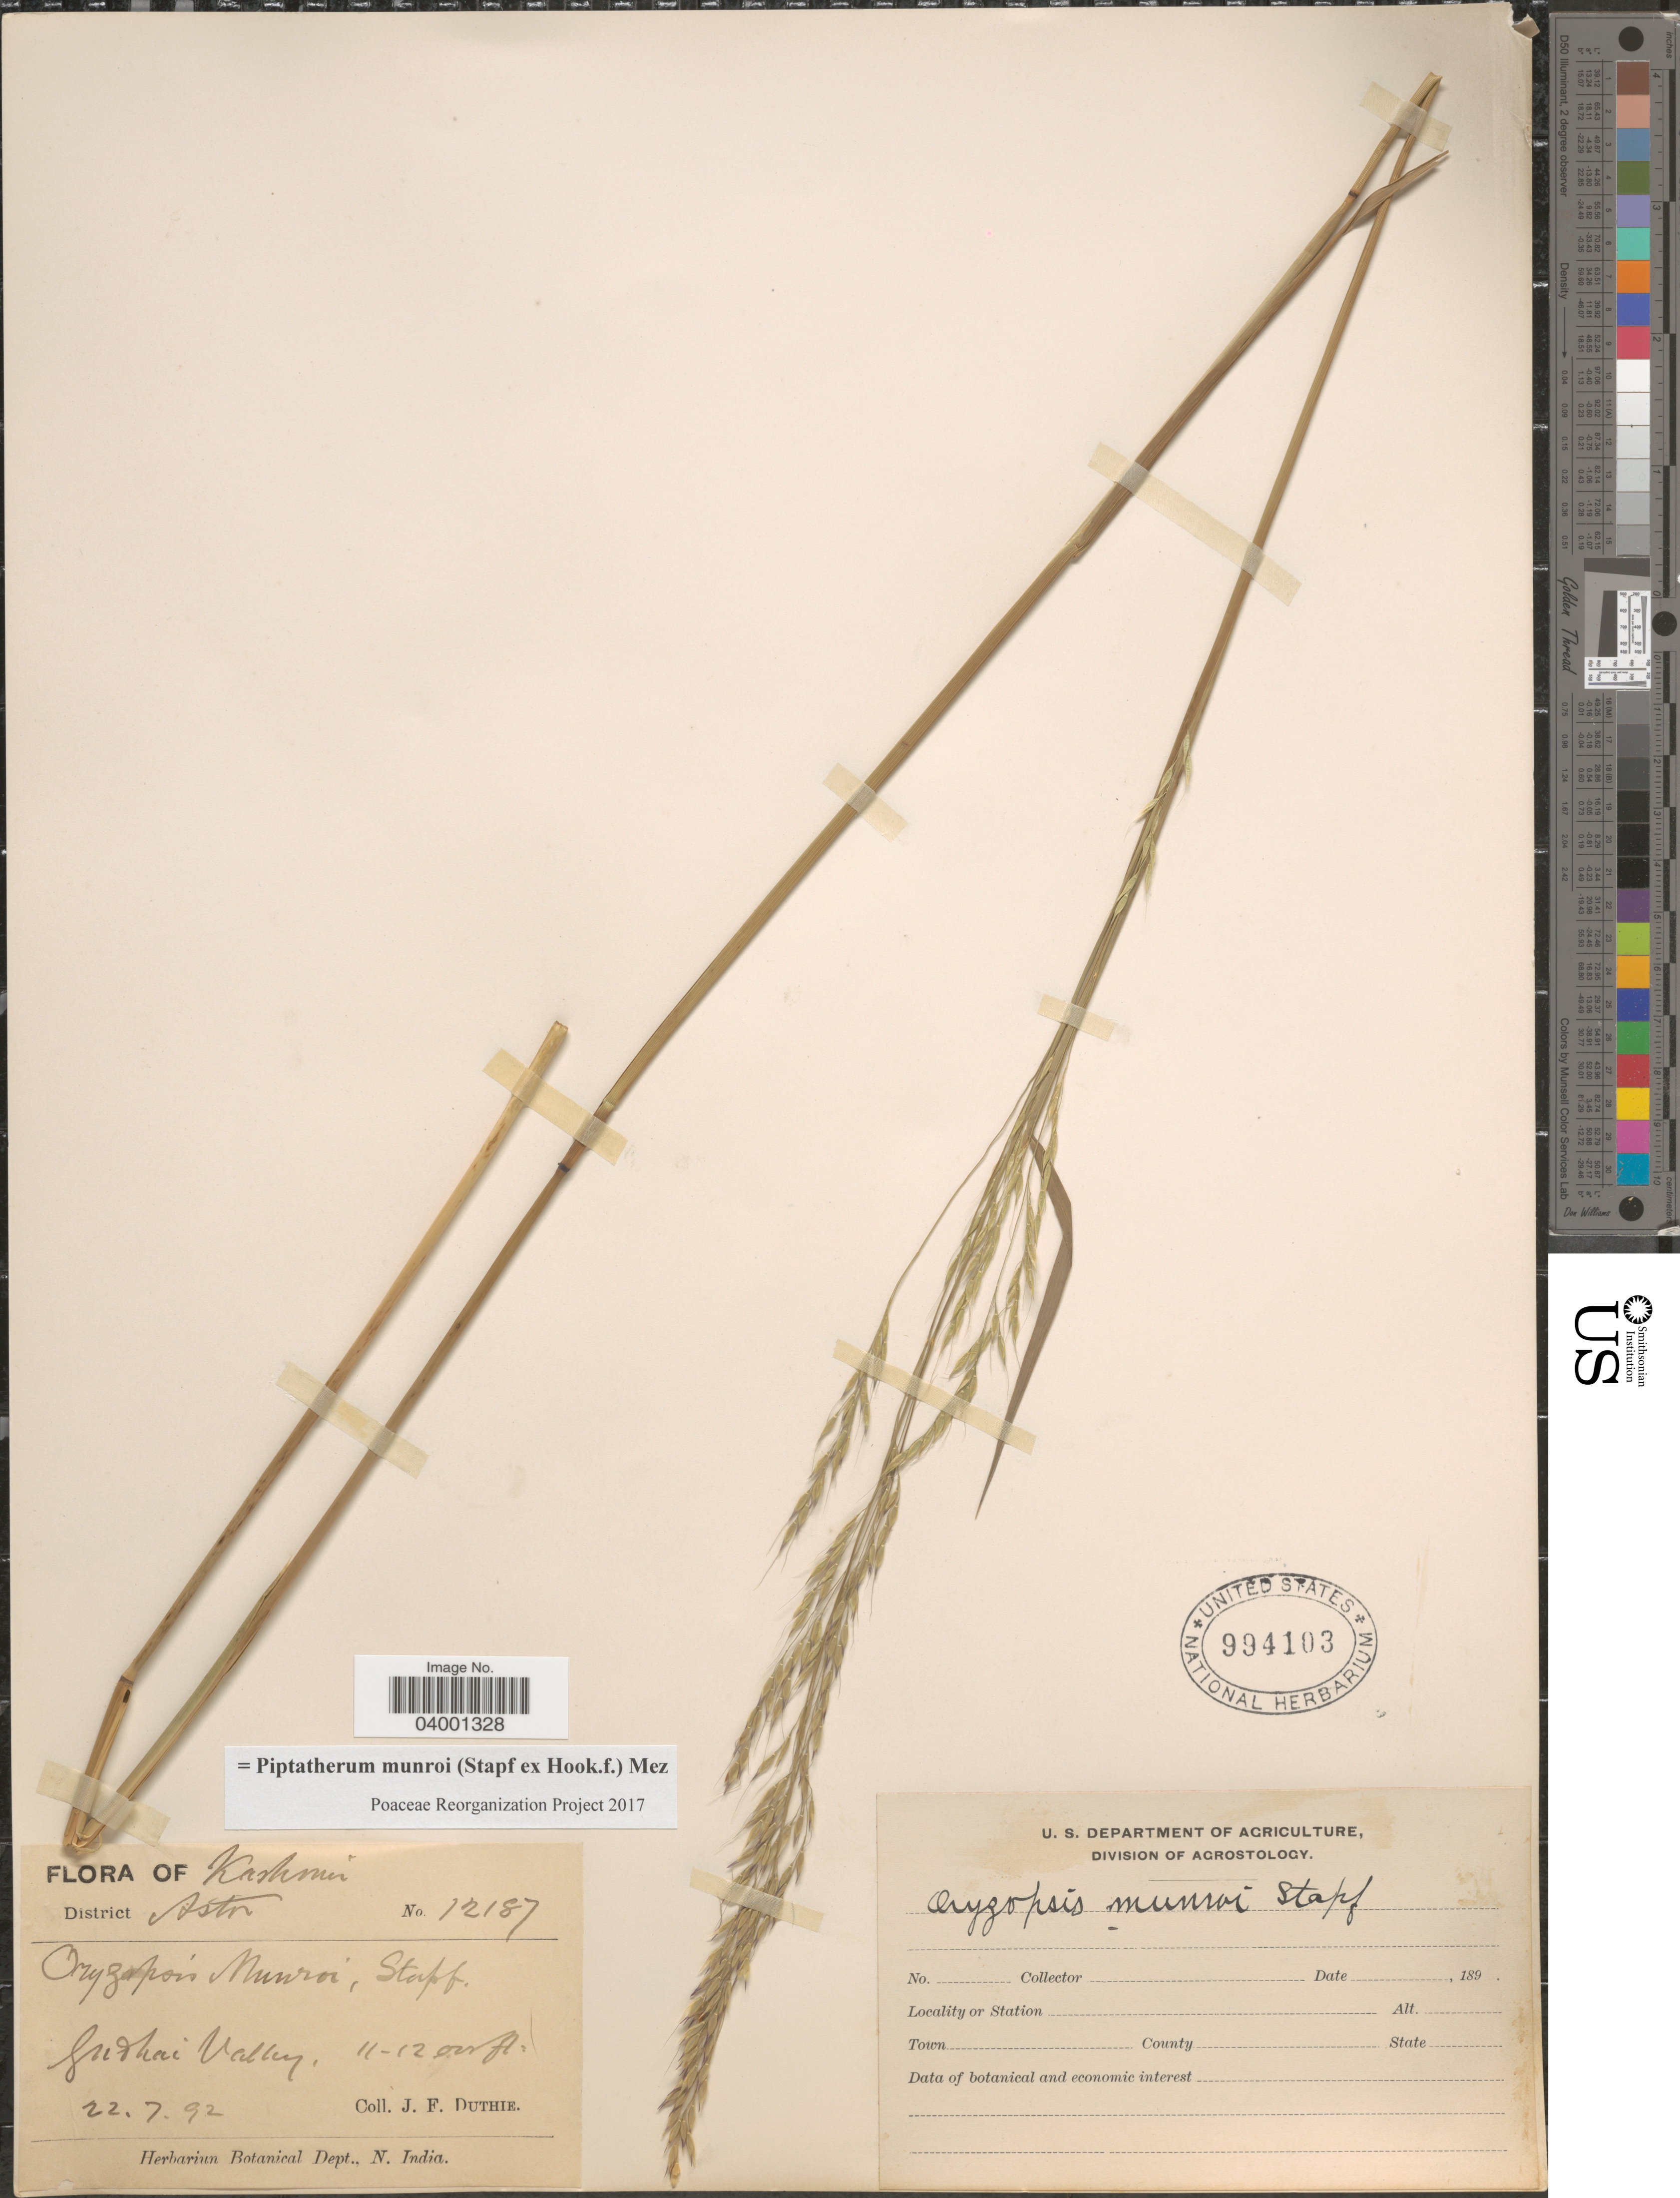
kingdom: Plantae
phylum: Tracheophyta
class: Liliopsida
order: Poales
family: Poaceae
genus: Piptatherum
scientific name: Piptatherum munroi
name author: (Stapf) Mez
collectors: J. F. Duthie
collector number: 12187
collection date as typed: Transcribed d/m/y: 22/7/92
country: India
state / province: Jammu and Kashmir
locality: Kashmir. District Astor. Gudhai Valley.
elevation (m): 3353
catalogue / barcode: US 994103